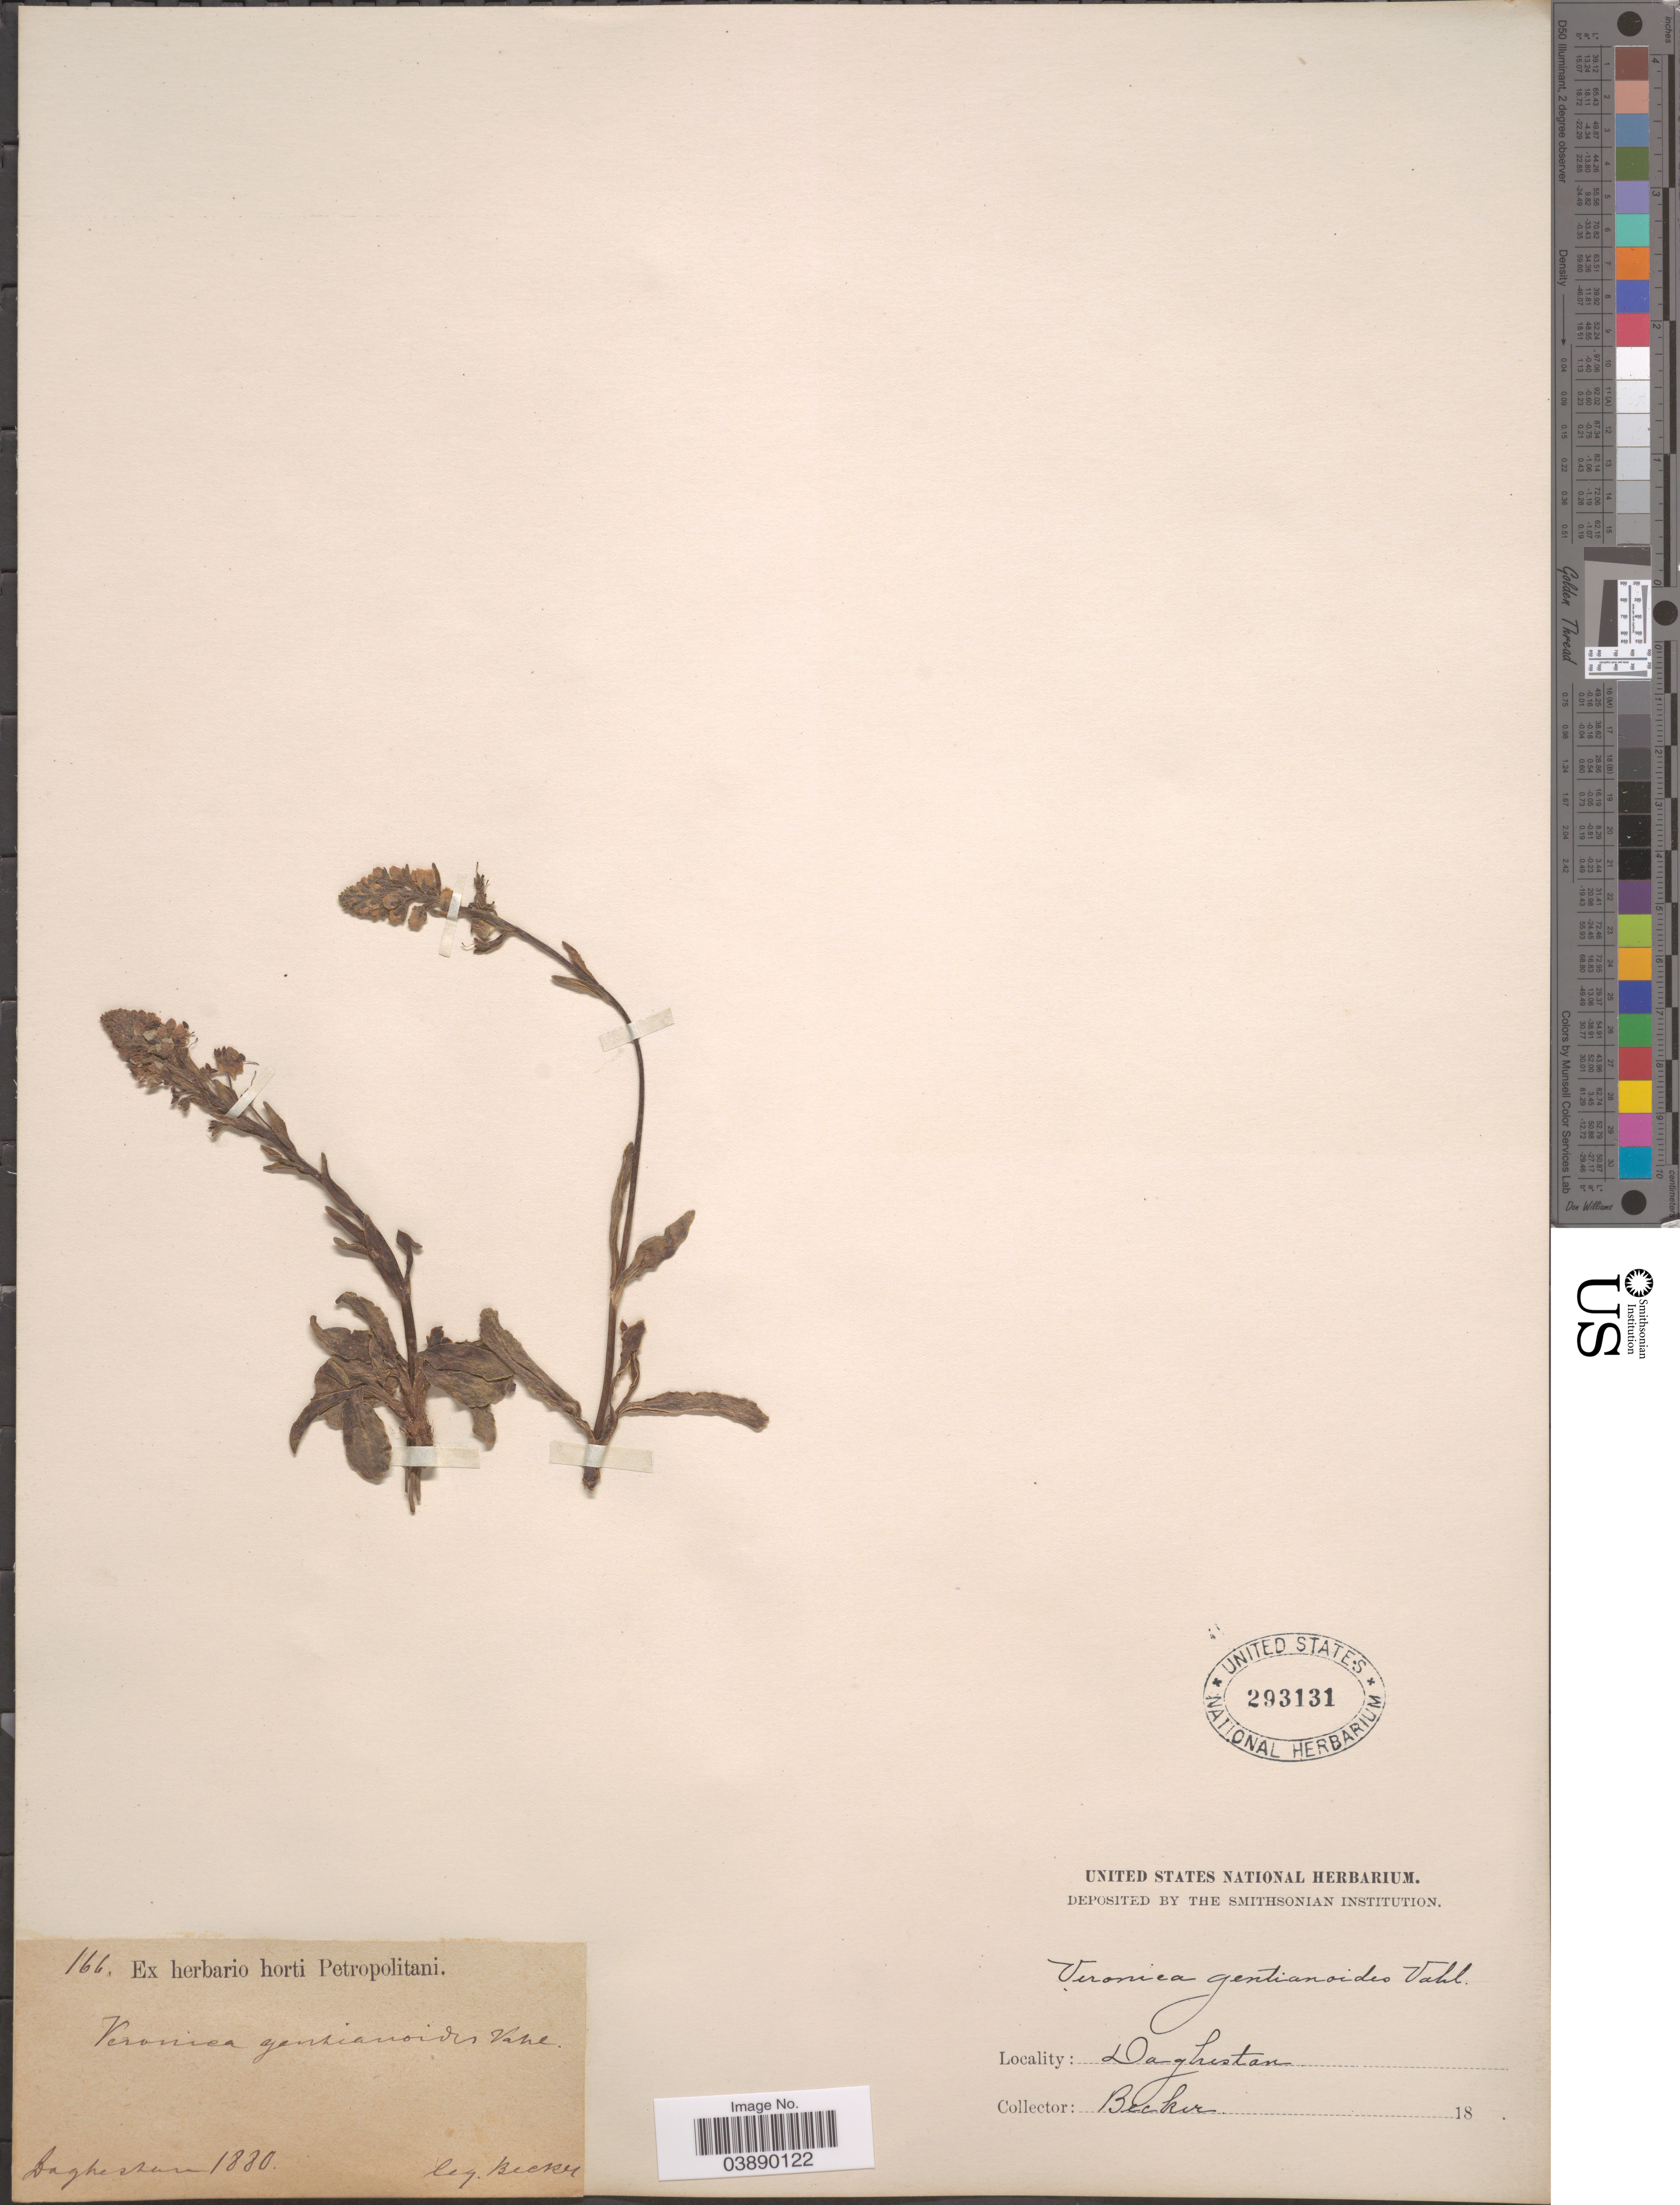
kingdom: Plantae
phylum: Tracheophyta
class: Magnoliopsida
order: Lamiales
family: Plantaginaceae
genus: Veronica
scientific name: Veronica gentianoides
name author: Vahl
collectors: -. Becker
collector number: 166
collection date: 1880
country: Russian Federation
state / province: Dagestan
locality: Daghestan.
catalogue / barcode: US 293131